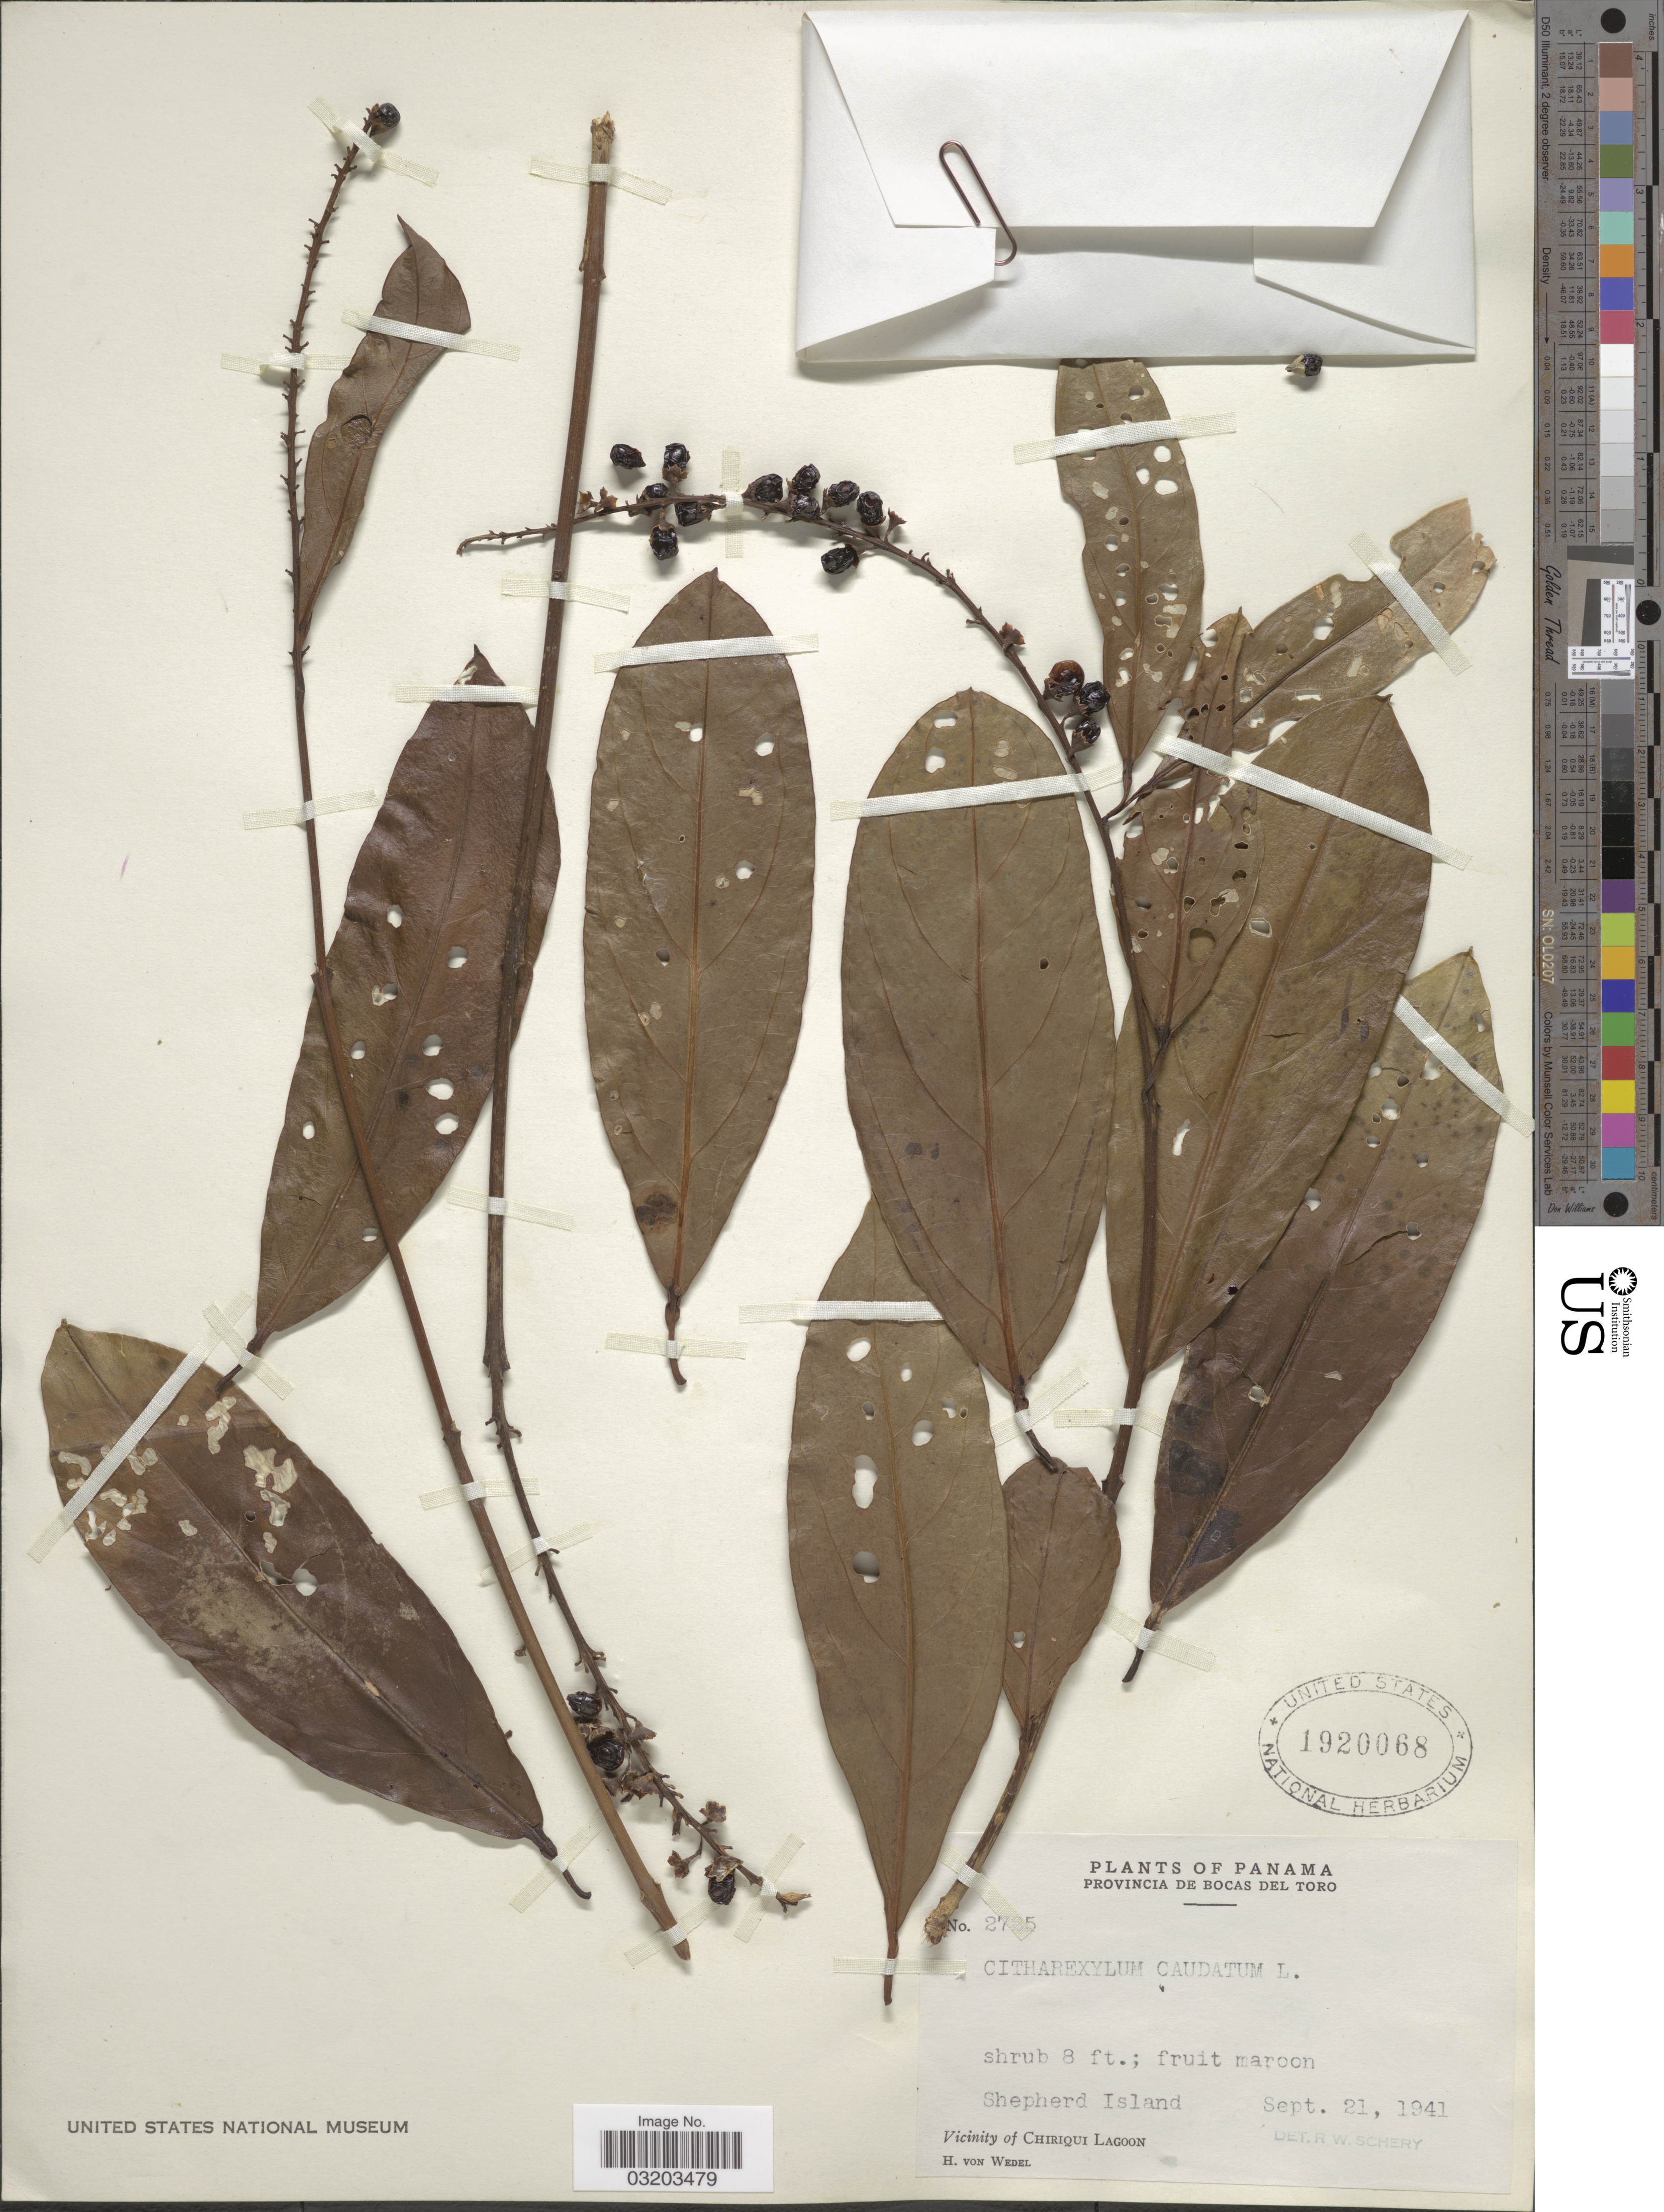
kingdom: Plantae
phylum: Tracheophyta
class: Magnoliopsida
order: Lamiales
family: Verbenaceae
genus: Citharexylum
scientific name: Citharexylum caudatum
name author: L.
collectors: H. von Wedel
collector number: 2725*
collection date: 1941-09-21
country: Panama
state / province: Bocas del Toro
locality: Shepherd Island. Vicinity of Chiriqui Lagoon.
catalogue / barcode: US 1920068